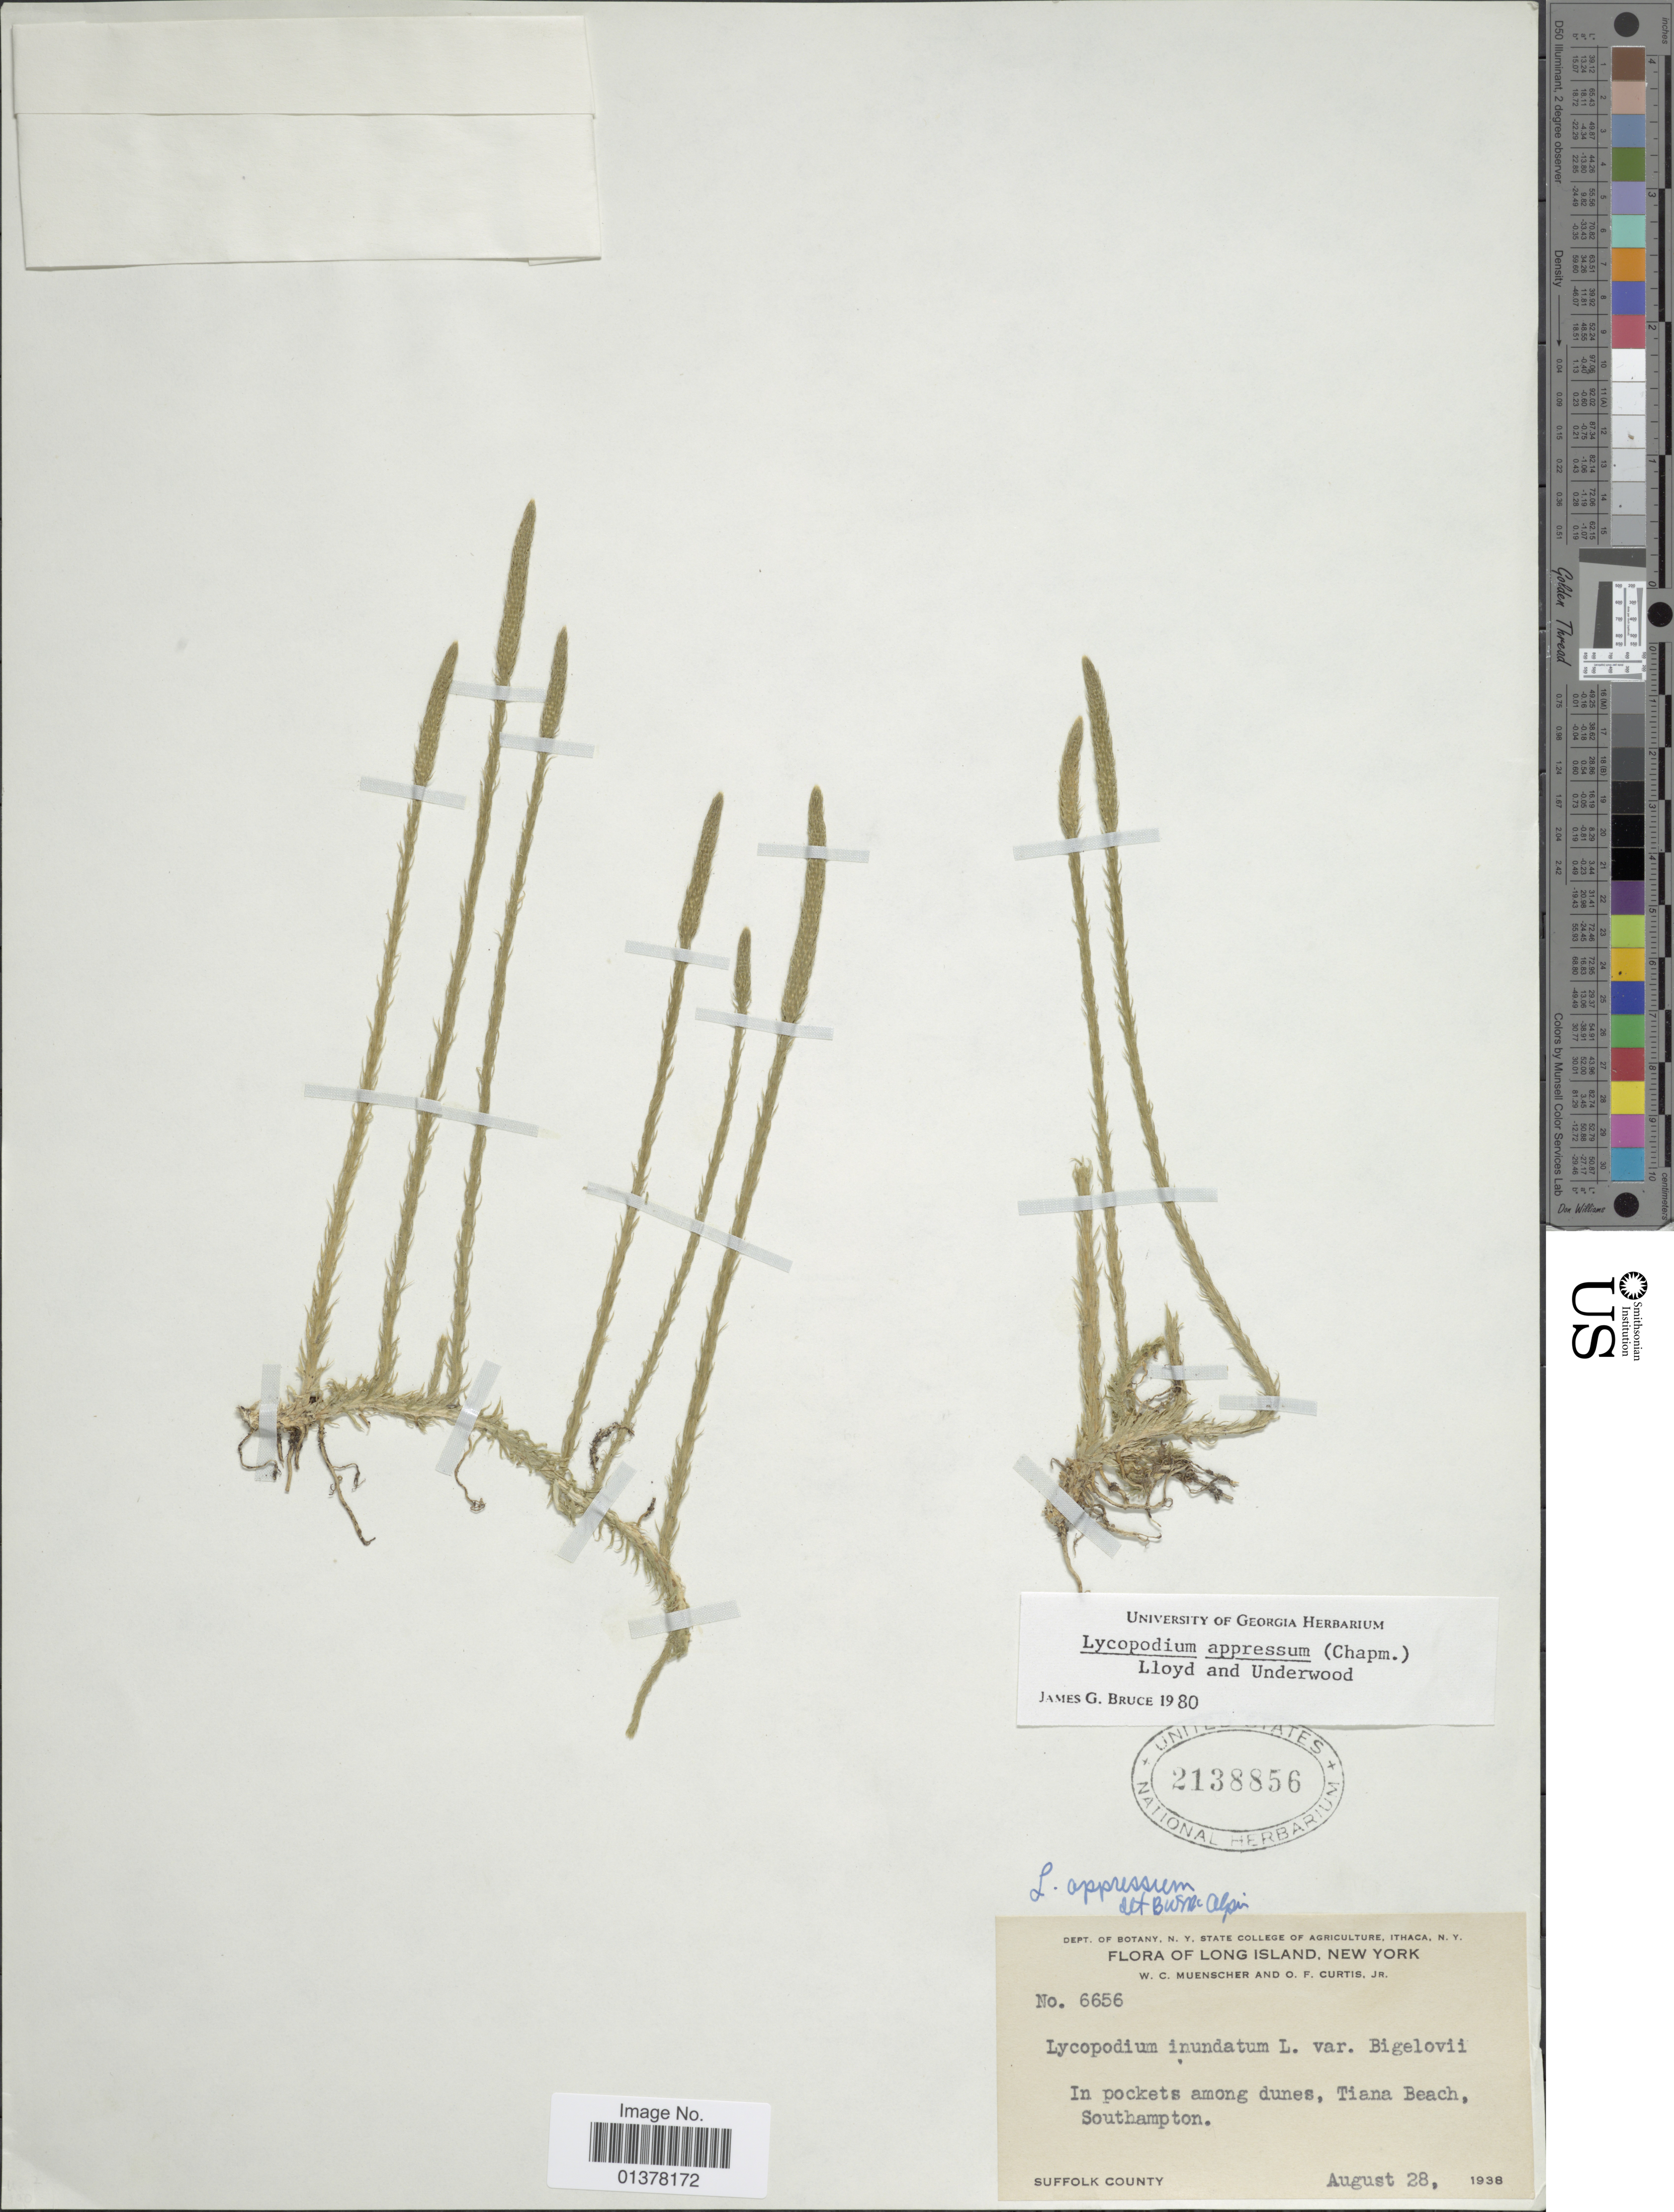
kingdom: Plantae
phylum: Tracheophyta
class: Lycopodiopsida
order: Lycopodiales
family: Lycopodiaceae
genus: Lycopodiella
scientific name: Lycopodiella appressa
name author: (Chapm.) Cranfill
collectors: W. Muenscher & O. Curtis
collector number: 6656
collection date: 1938-08-28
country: United States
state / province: New York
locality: Long Island, In pockets among dunes, Tiana Beach, Southampton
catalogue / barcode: US 2138856